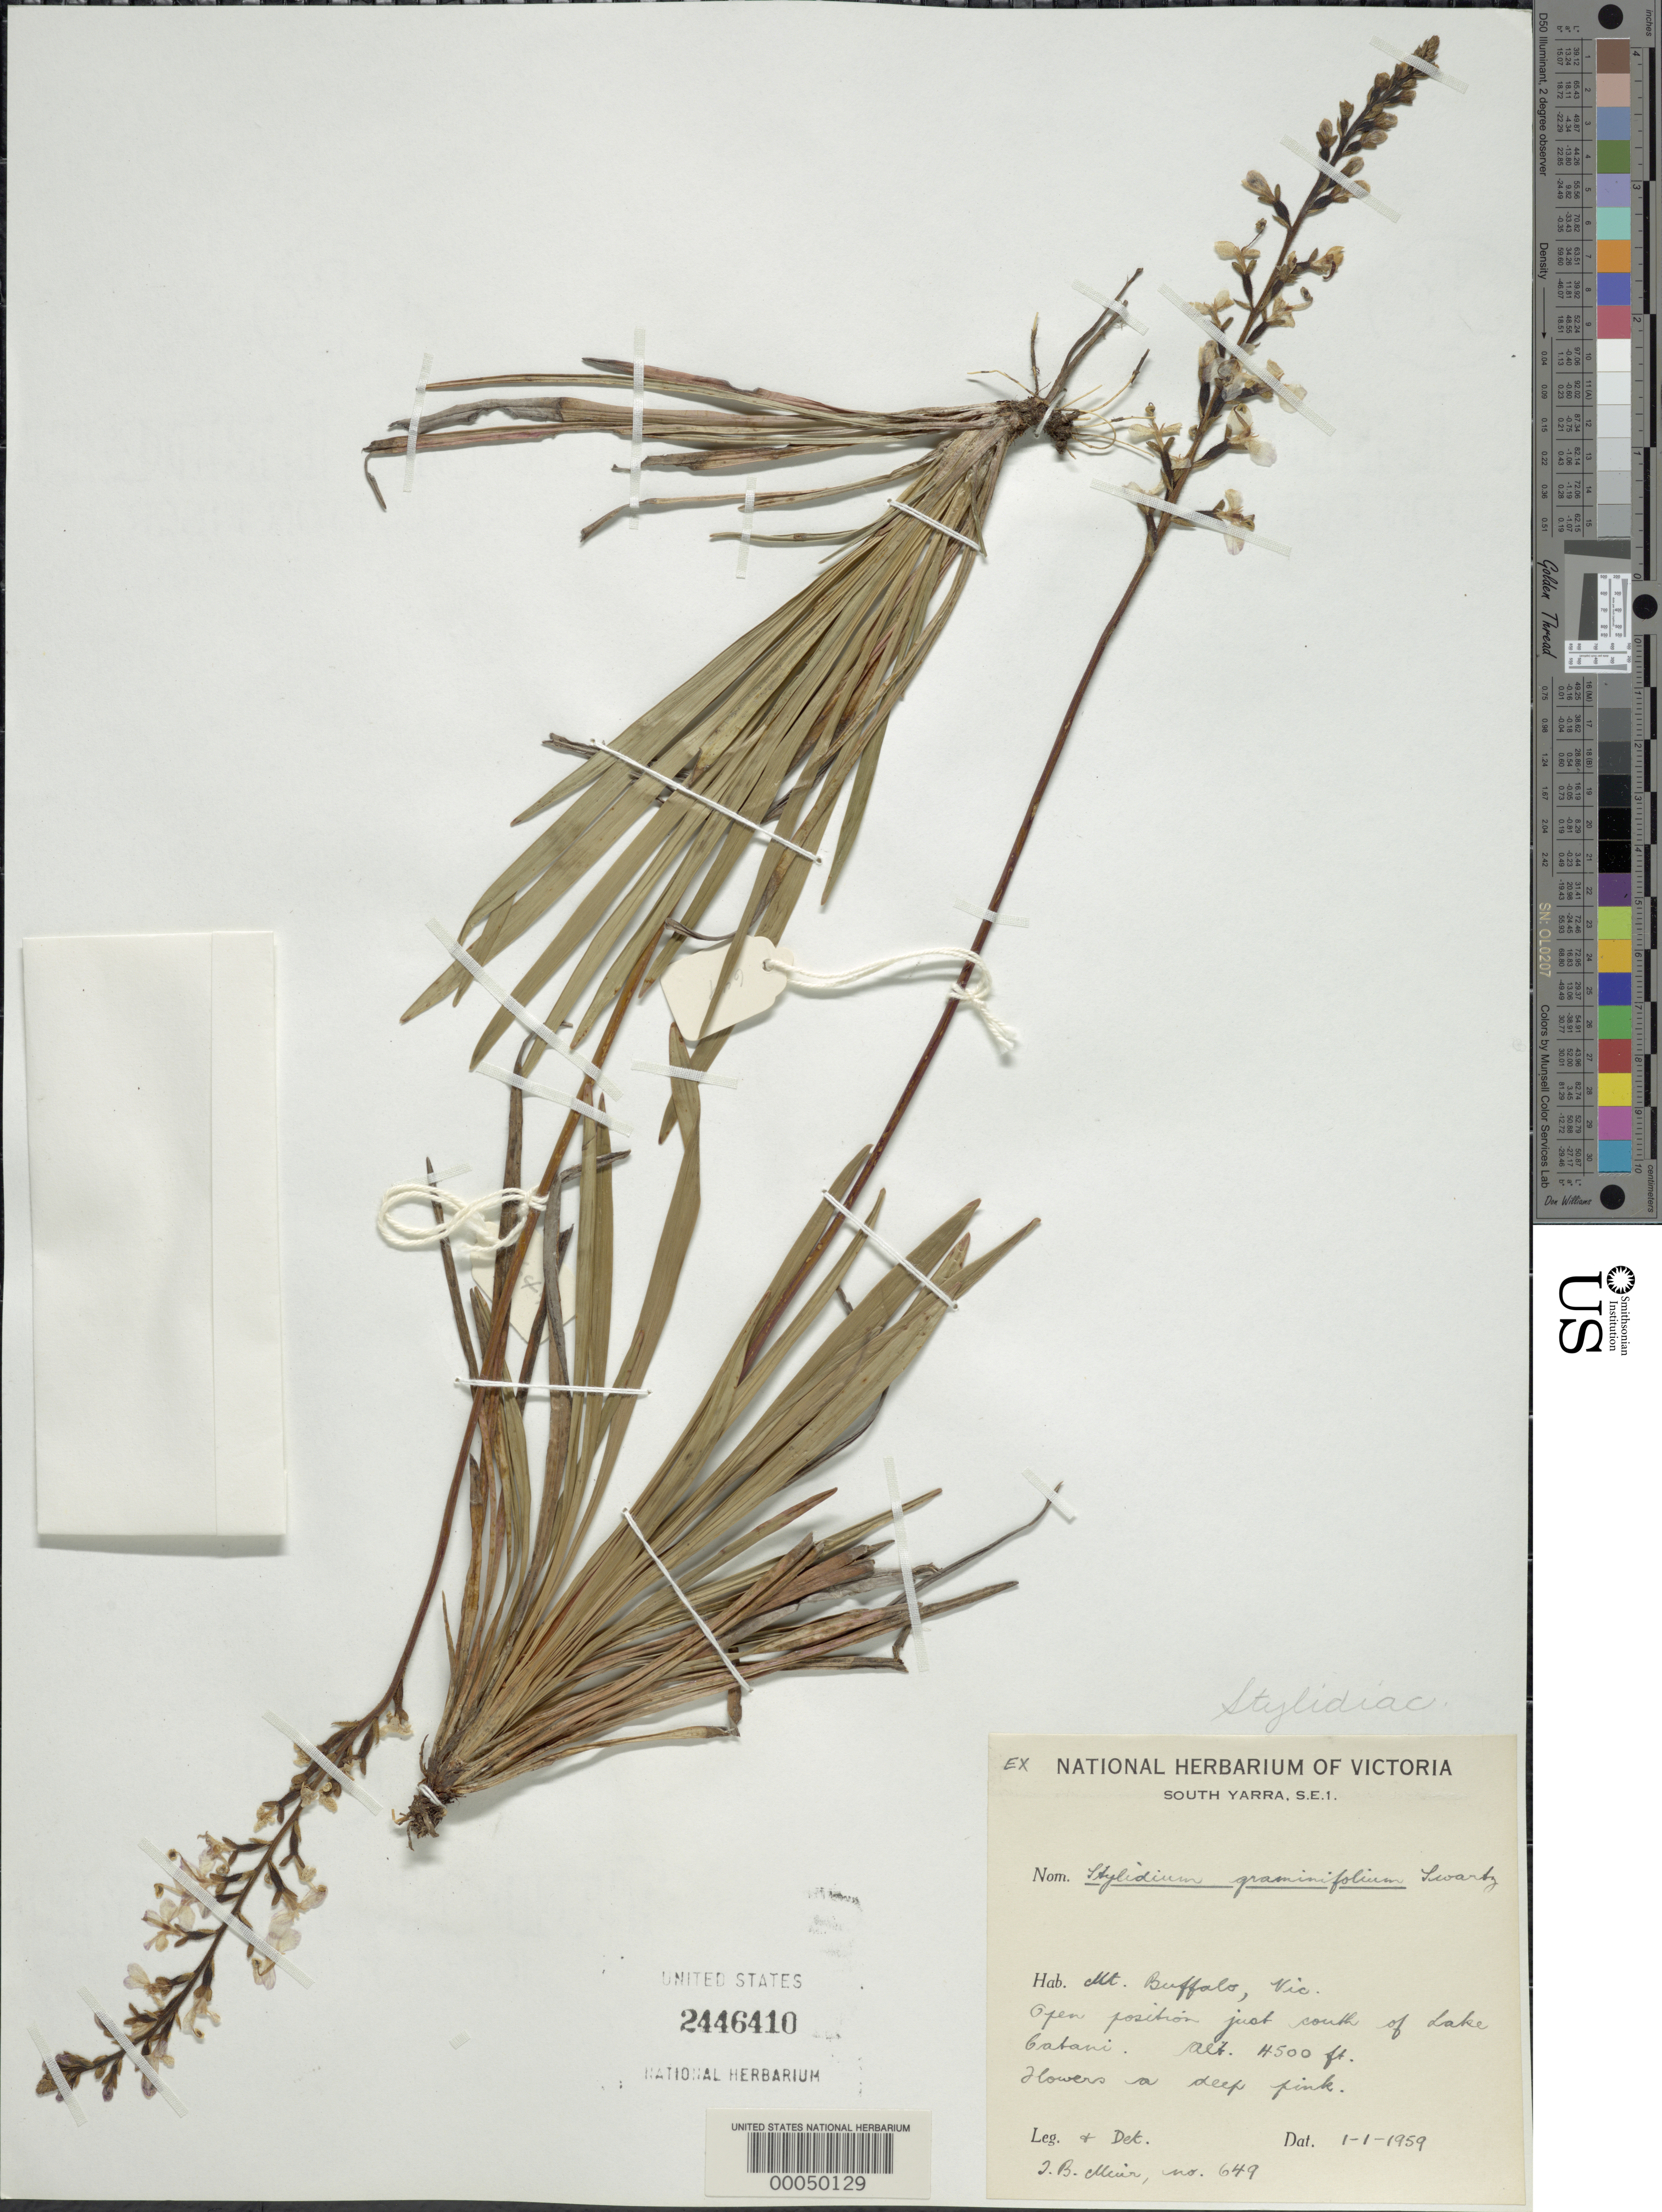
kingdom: Plantae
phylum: Tracheophyta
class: Magnoliopsida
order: Asterales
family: Stylidiaceae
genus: Stylidium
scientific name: Stylidium graminifolium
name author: Sw. ex Willd.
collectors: T. Elluir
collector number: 649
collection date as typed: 01 Jan 1959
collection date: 1959-01-01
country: Australia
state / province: Victoria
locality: Mt. buffalo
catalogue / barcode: US 2446410